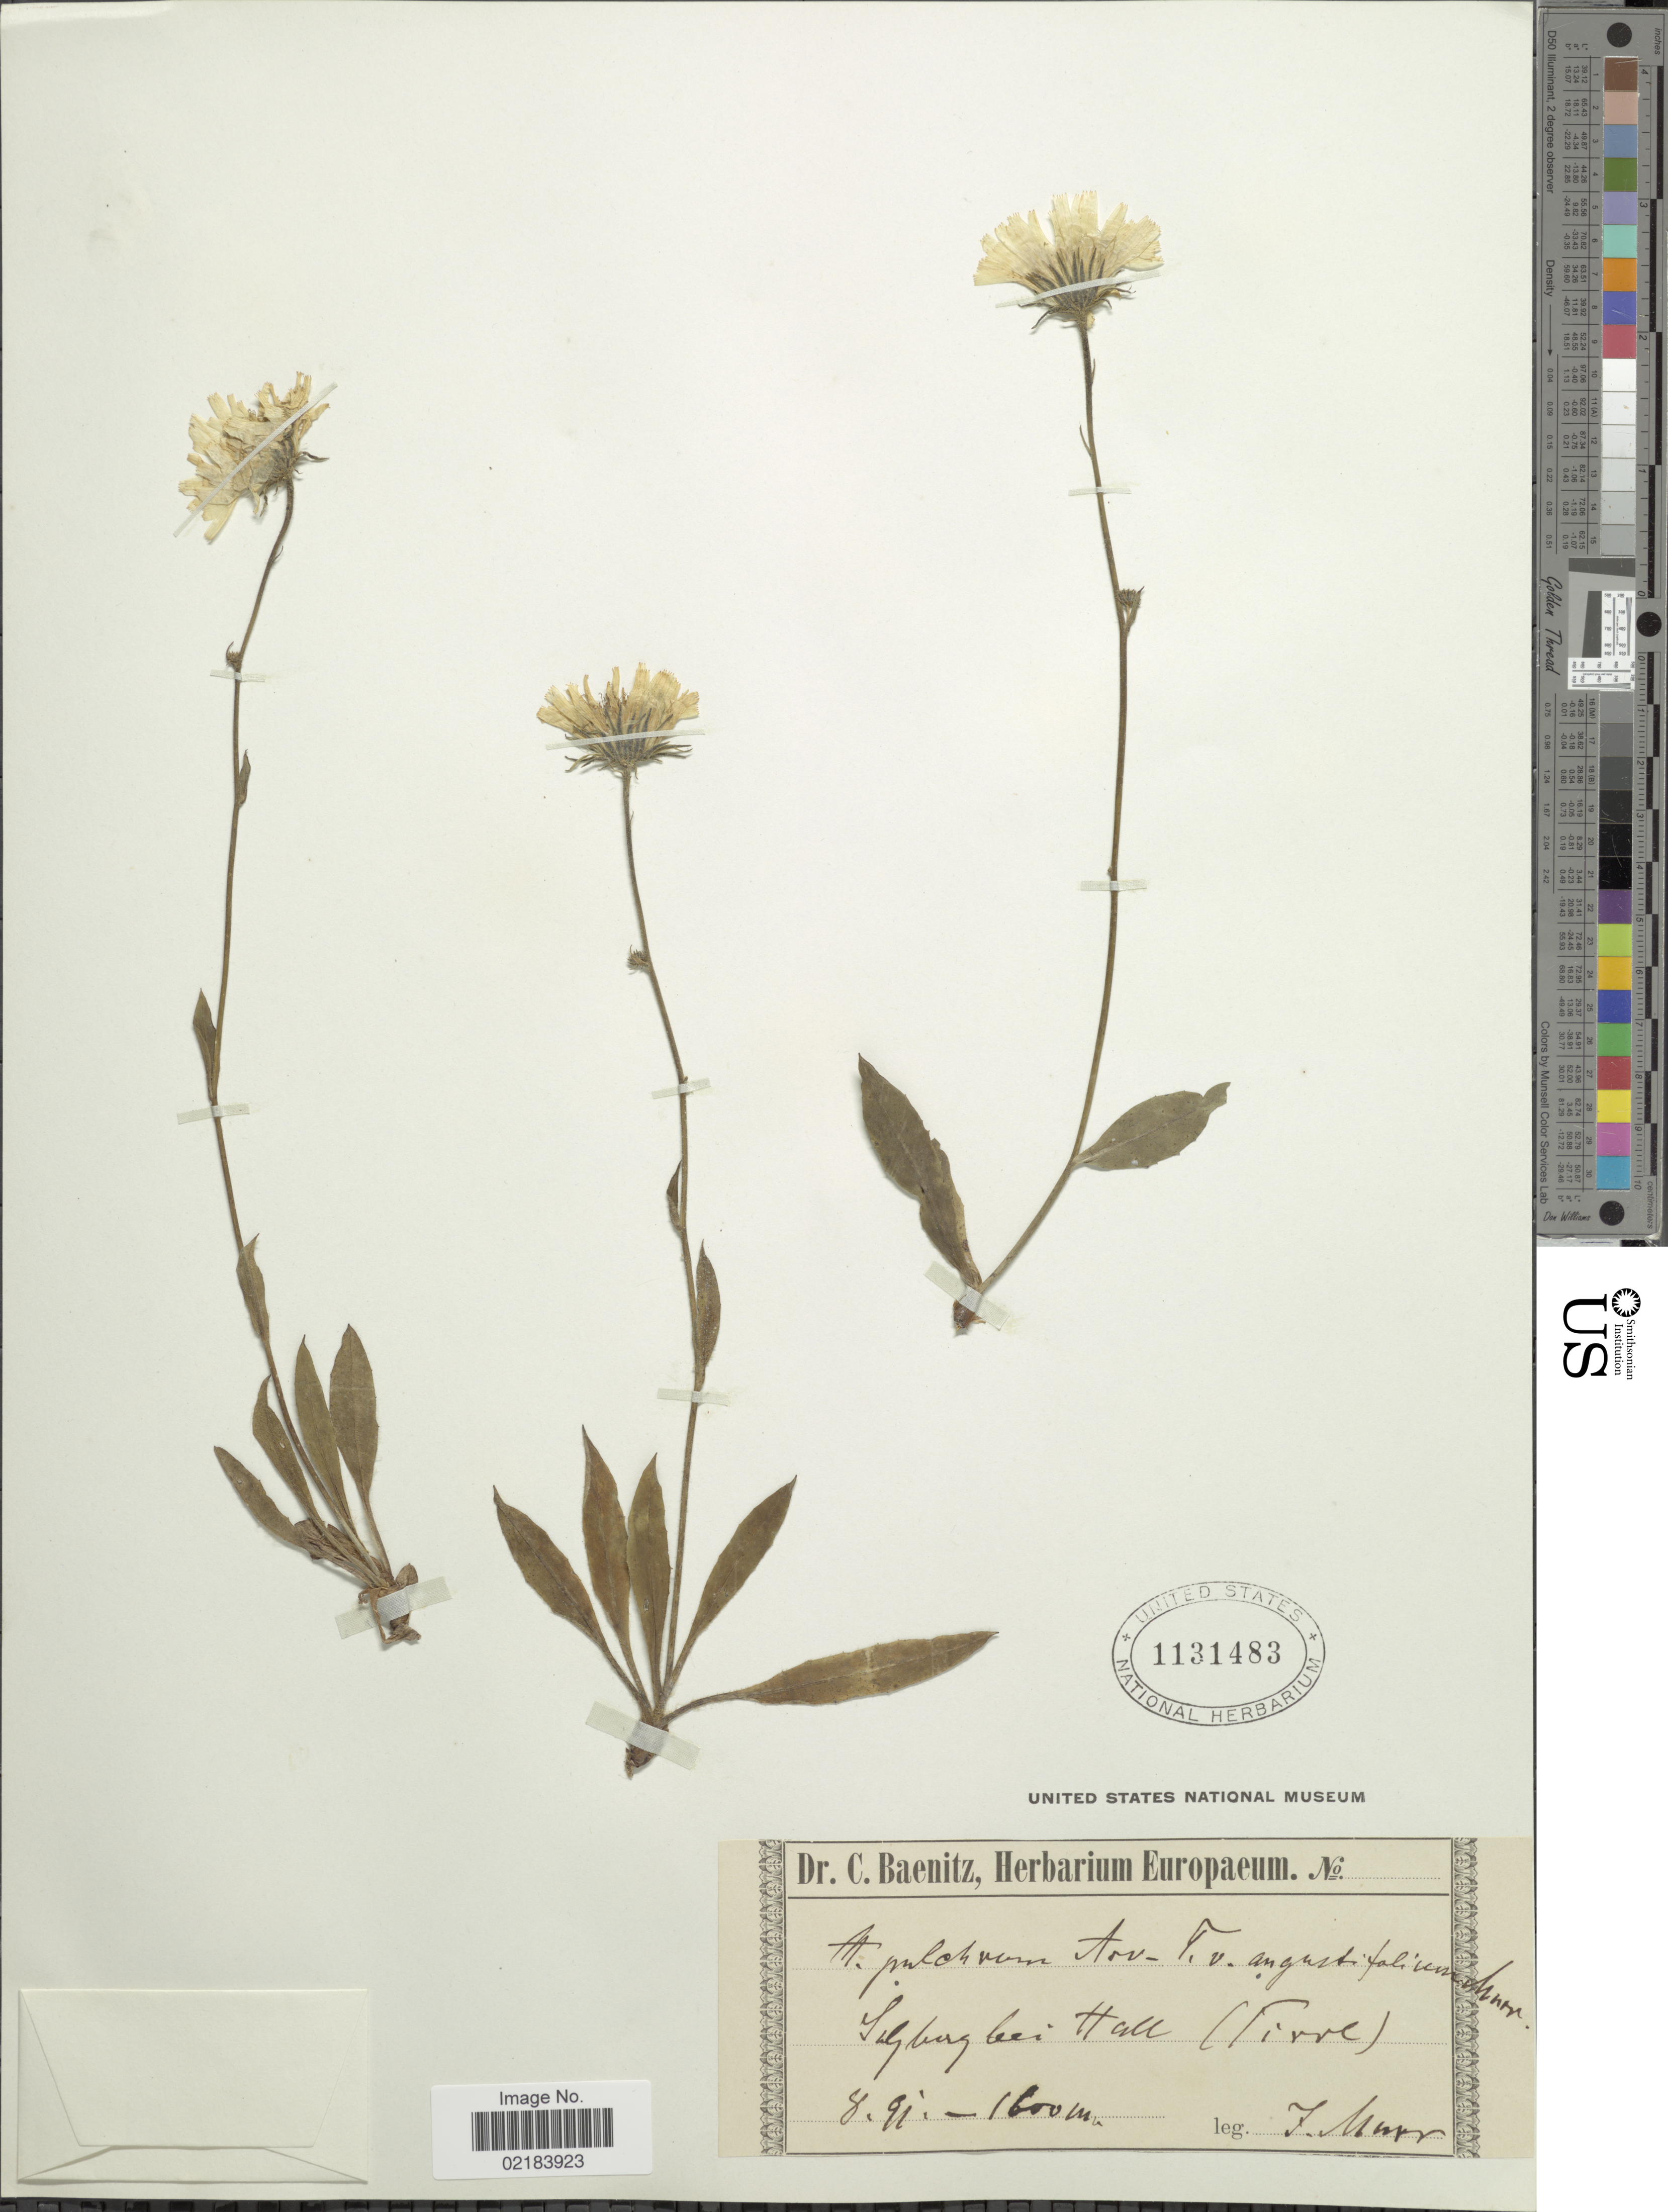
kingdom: Plantae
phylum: Tracheophyta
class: Magnoliopsida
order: Asterales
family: Asteraceae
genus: Hieracium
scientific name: Hieracium chondrillifolium subsp. megalocladum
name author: (Näg. & Peter) Zahn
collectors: J. Murr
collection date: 1900-06-09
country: Austria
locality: Salzburg bei Hall (Tirol)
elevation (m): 1600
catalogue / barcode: US 1131483